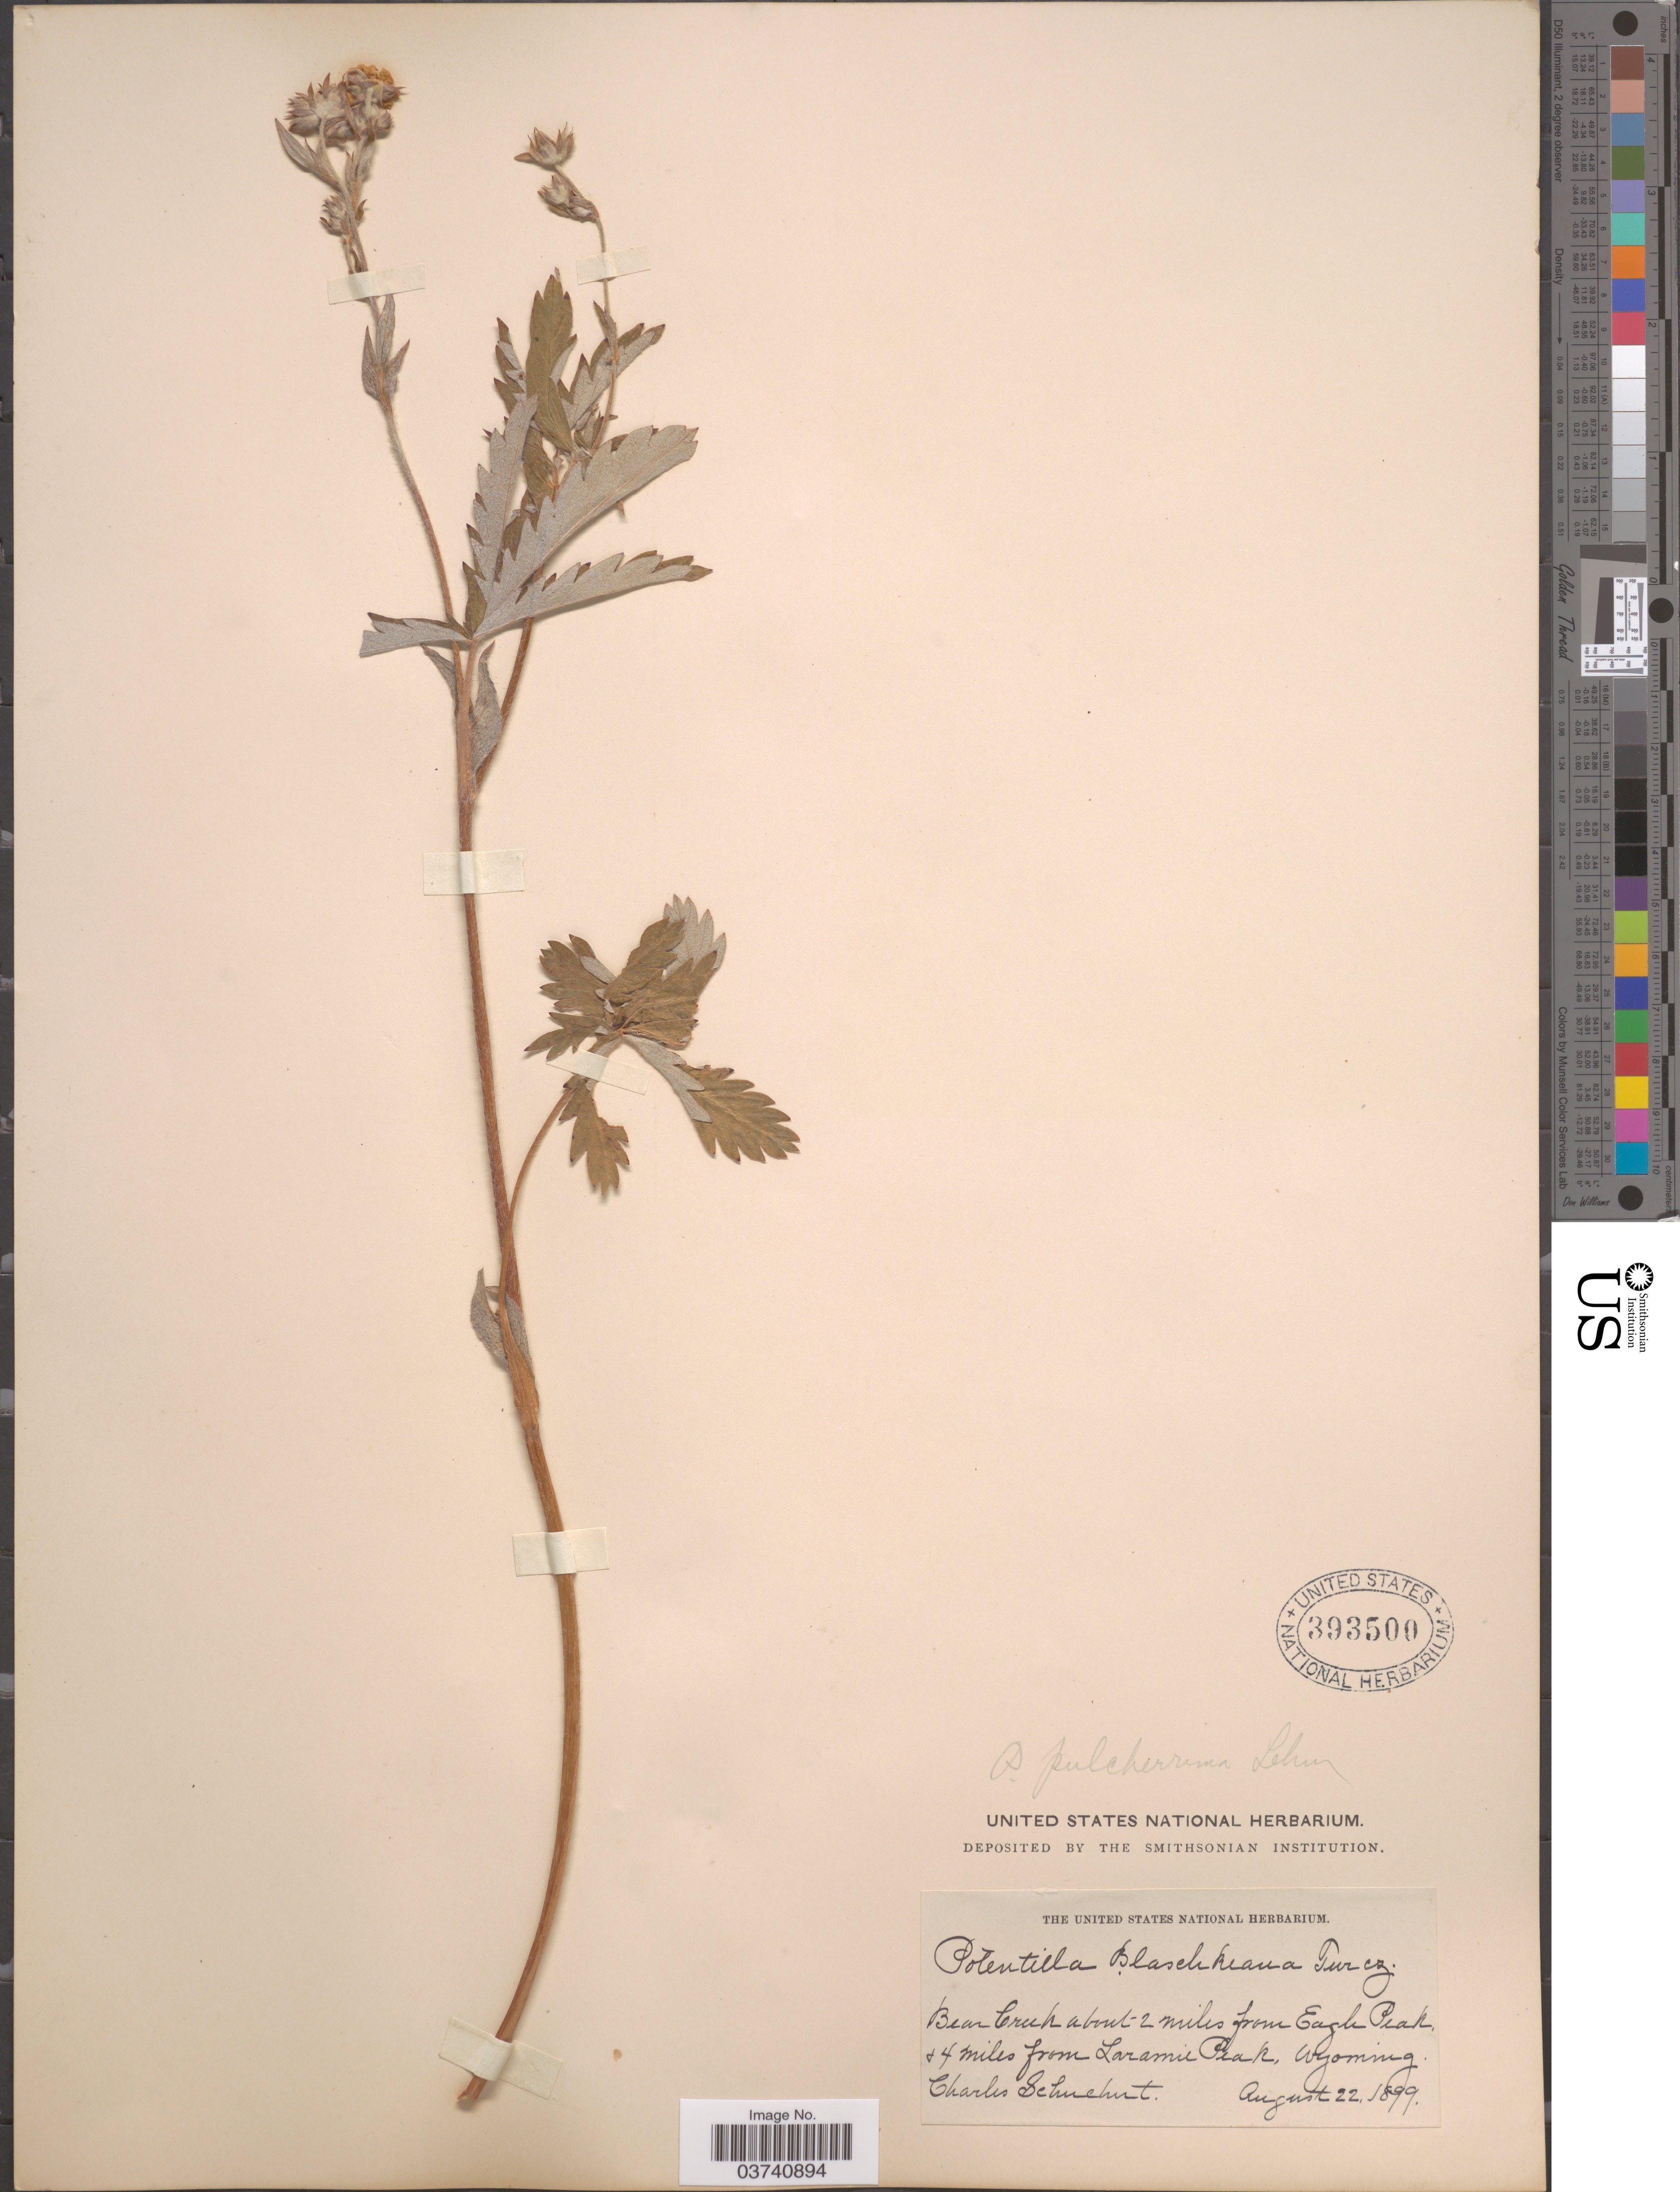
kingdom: Plantae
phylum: Tracheophyta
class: Magnoliopsida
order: Rosales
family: Rosaceae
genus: Potentilla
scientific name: Potentilla pulcherrima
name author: Lehm.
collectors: C. Schuchert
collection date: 1899-08-22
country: United States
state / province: Wyoming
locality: Bear Creek about 2 miles from Eagle Peak & 4 miles from Laramie Peak.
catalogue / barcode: US 393500